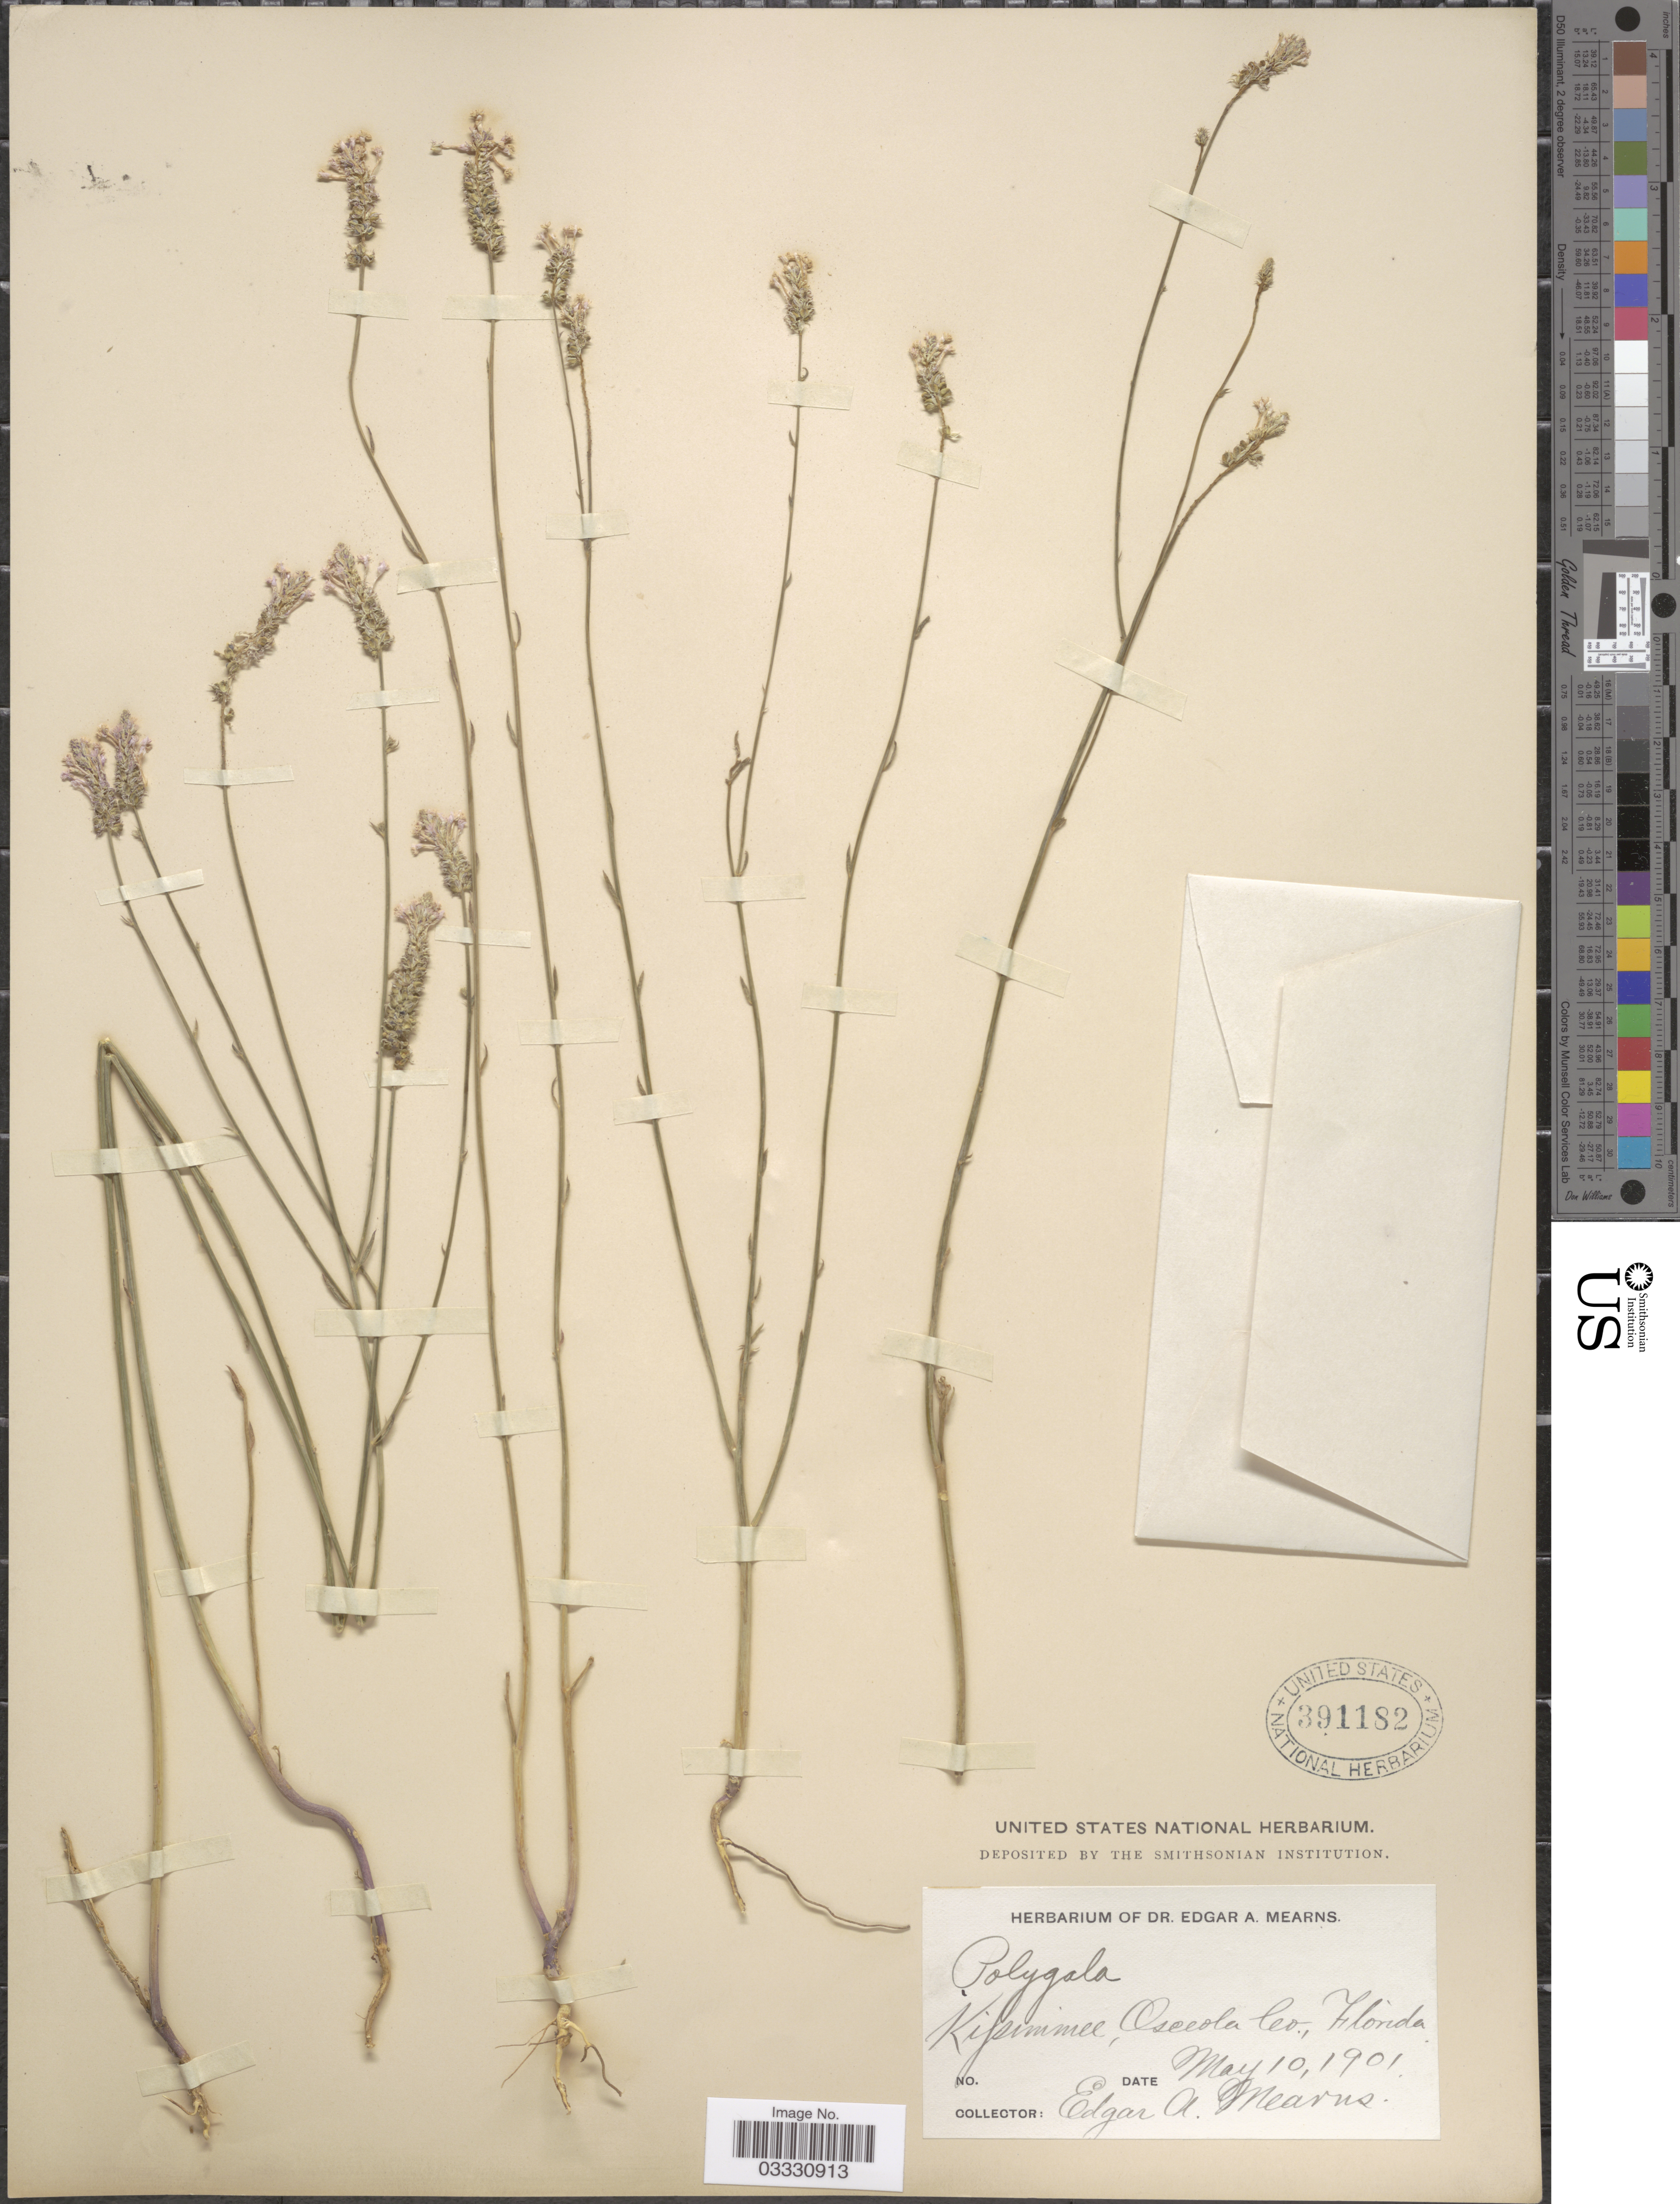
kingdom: Plantae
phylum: Tracheophyta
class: Magnoliopsida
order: Fabales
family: Polygalaceae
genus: Polygala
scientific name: Polygala incarnata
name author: L.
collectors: E. A. Mearns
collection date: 1901-05-10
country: United States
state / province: Florida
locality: Kissimmee, Osceola Co.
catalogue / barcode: US 391182